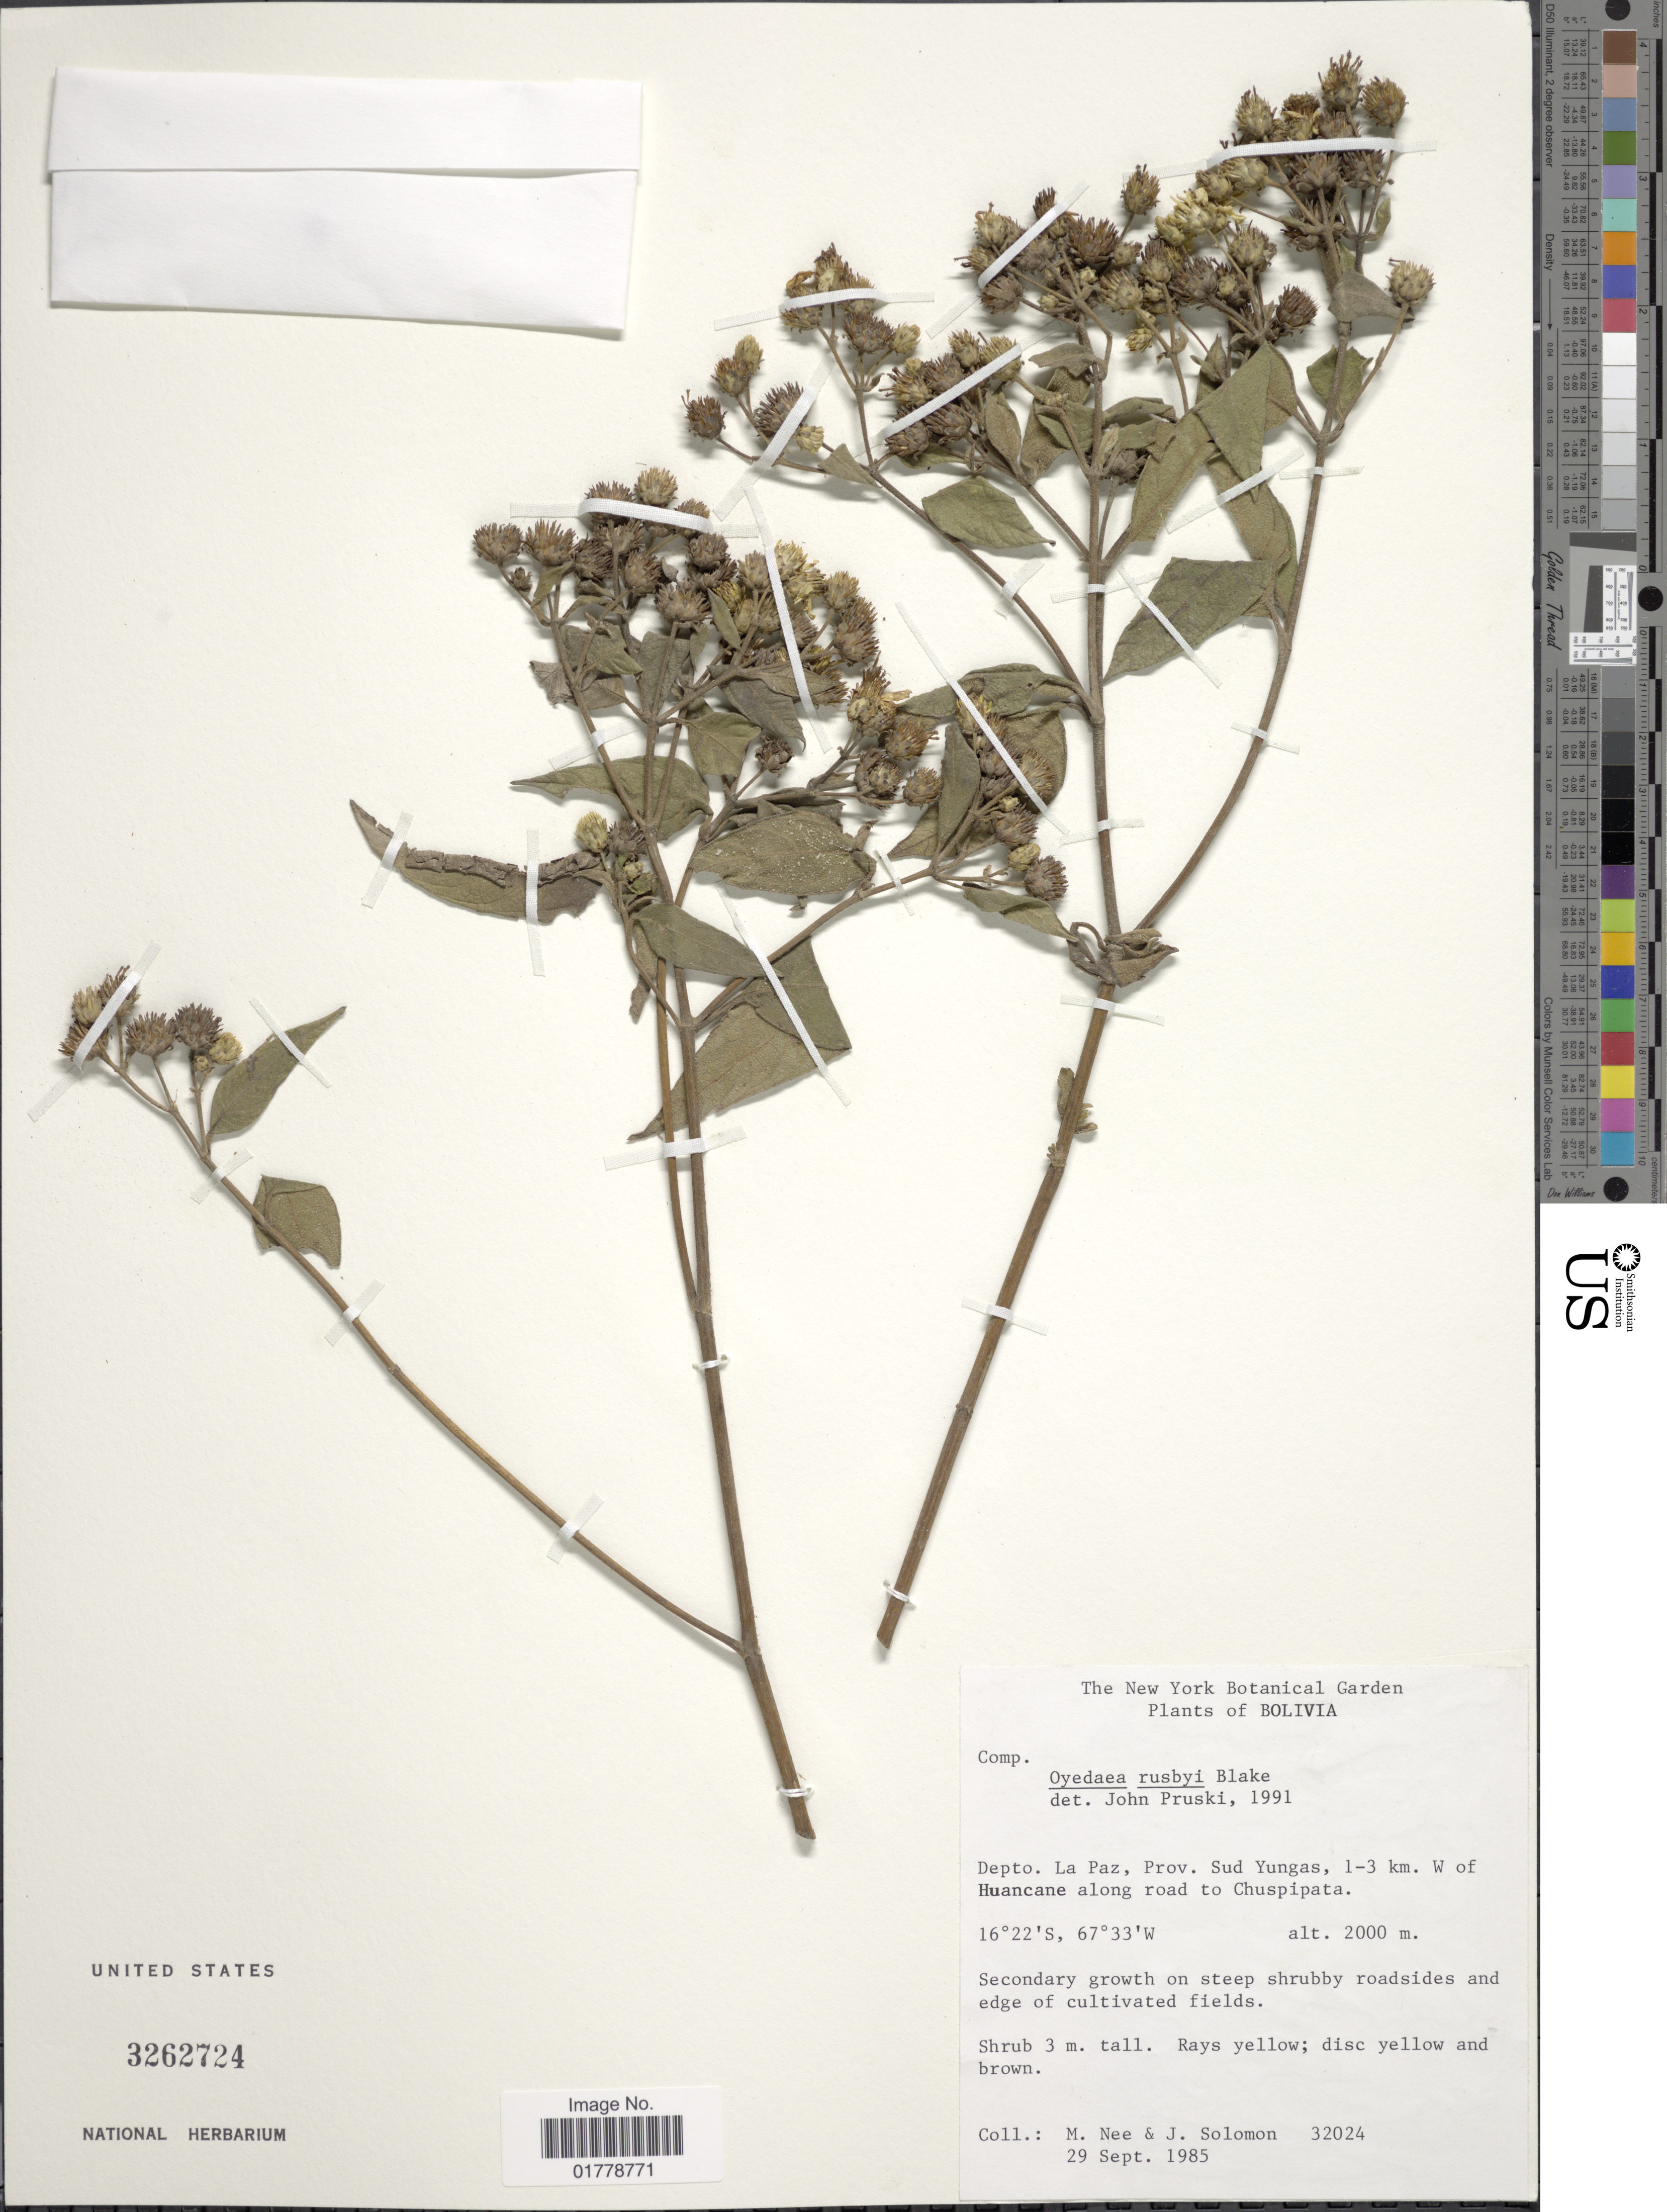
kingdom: Plantae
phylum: Tracheophyta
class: Magnoliopsida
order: Asterales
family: Asteraceae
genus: Oyedaea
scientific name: Oyedaea rusbyi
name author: S.F. Blake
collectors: M. Nee & J. Solomon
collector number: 32024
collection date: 1985-09-29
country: Bolivia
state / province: La Paz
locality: Depto. La Paz, Prov. Sud Yungas, 1-3 km. W of Huancane along road to Chuspipata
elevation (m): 2000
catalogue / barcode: US 3262724